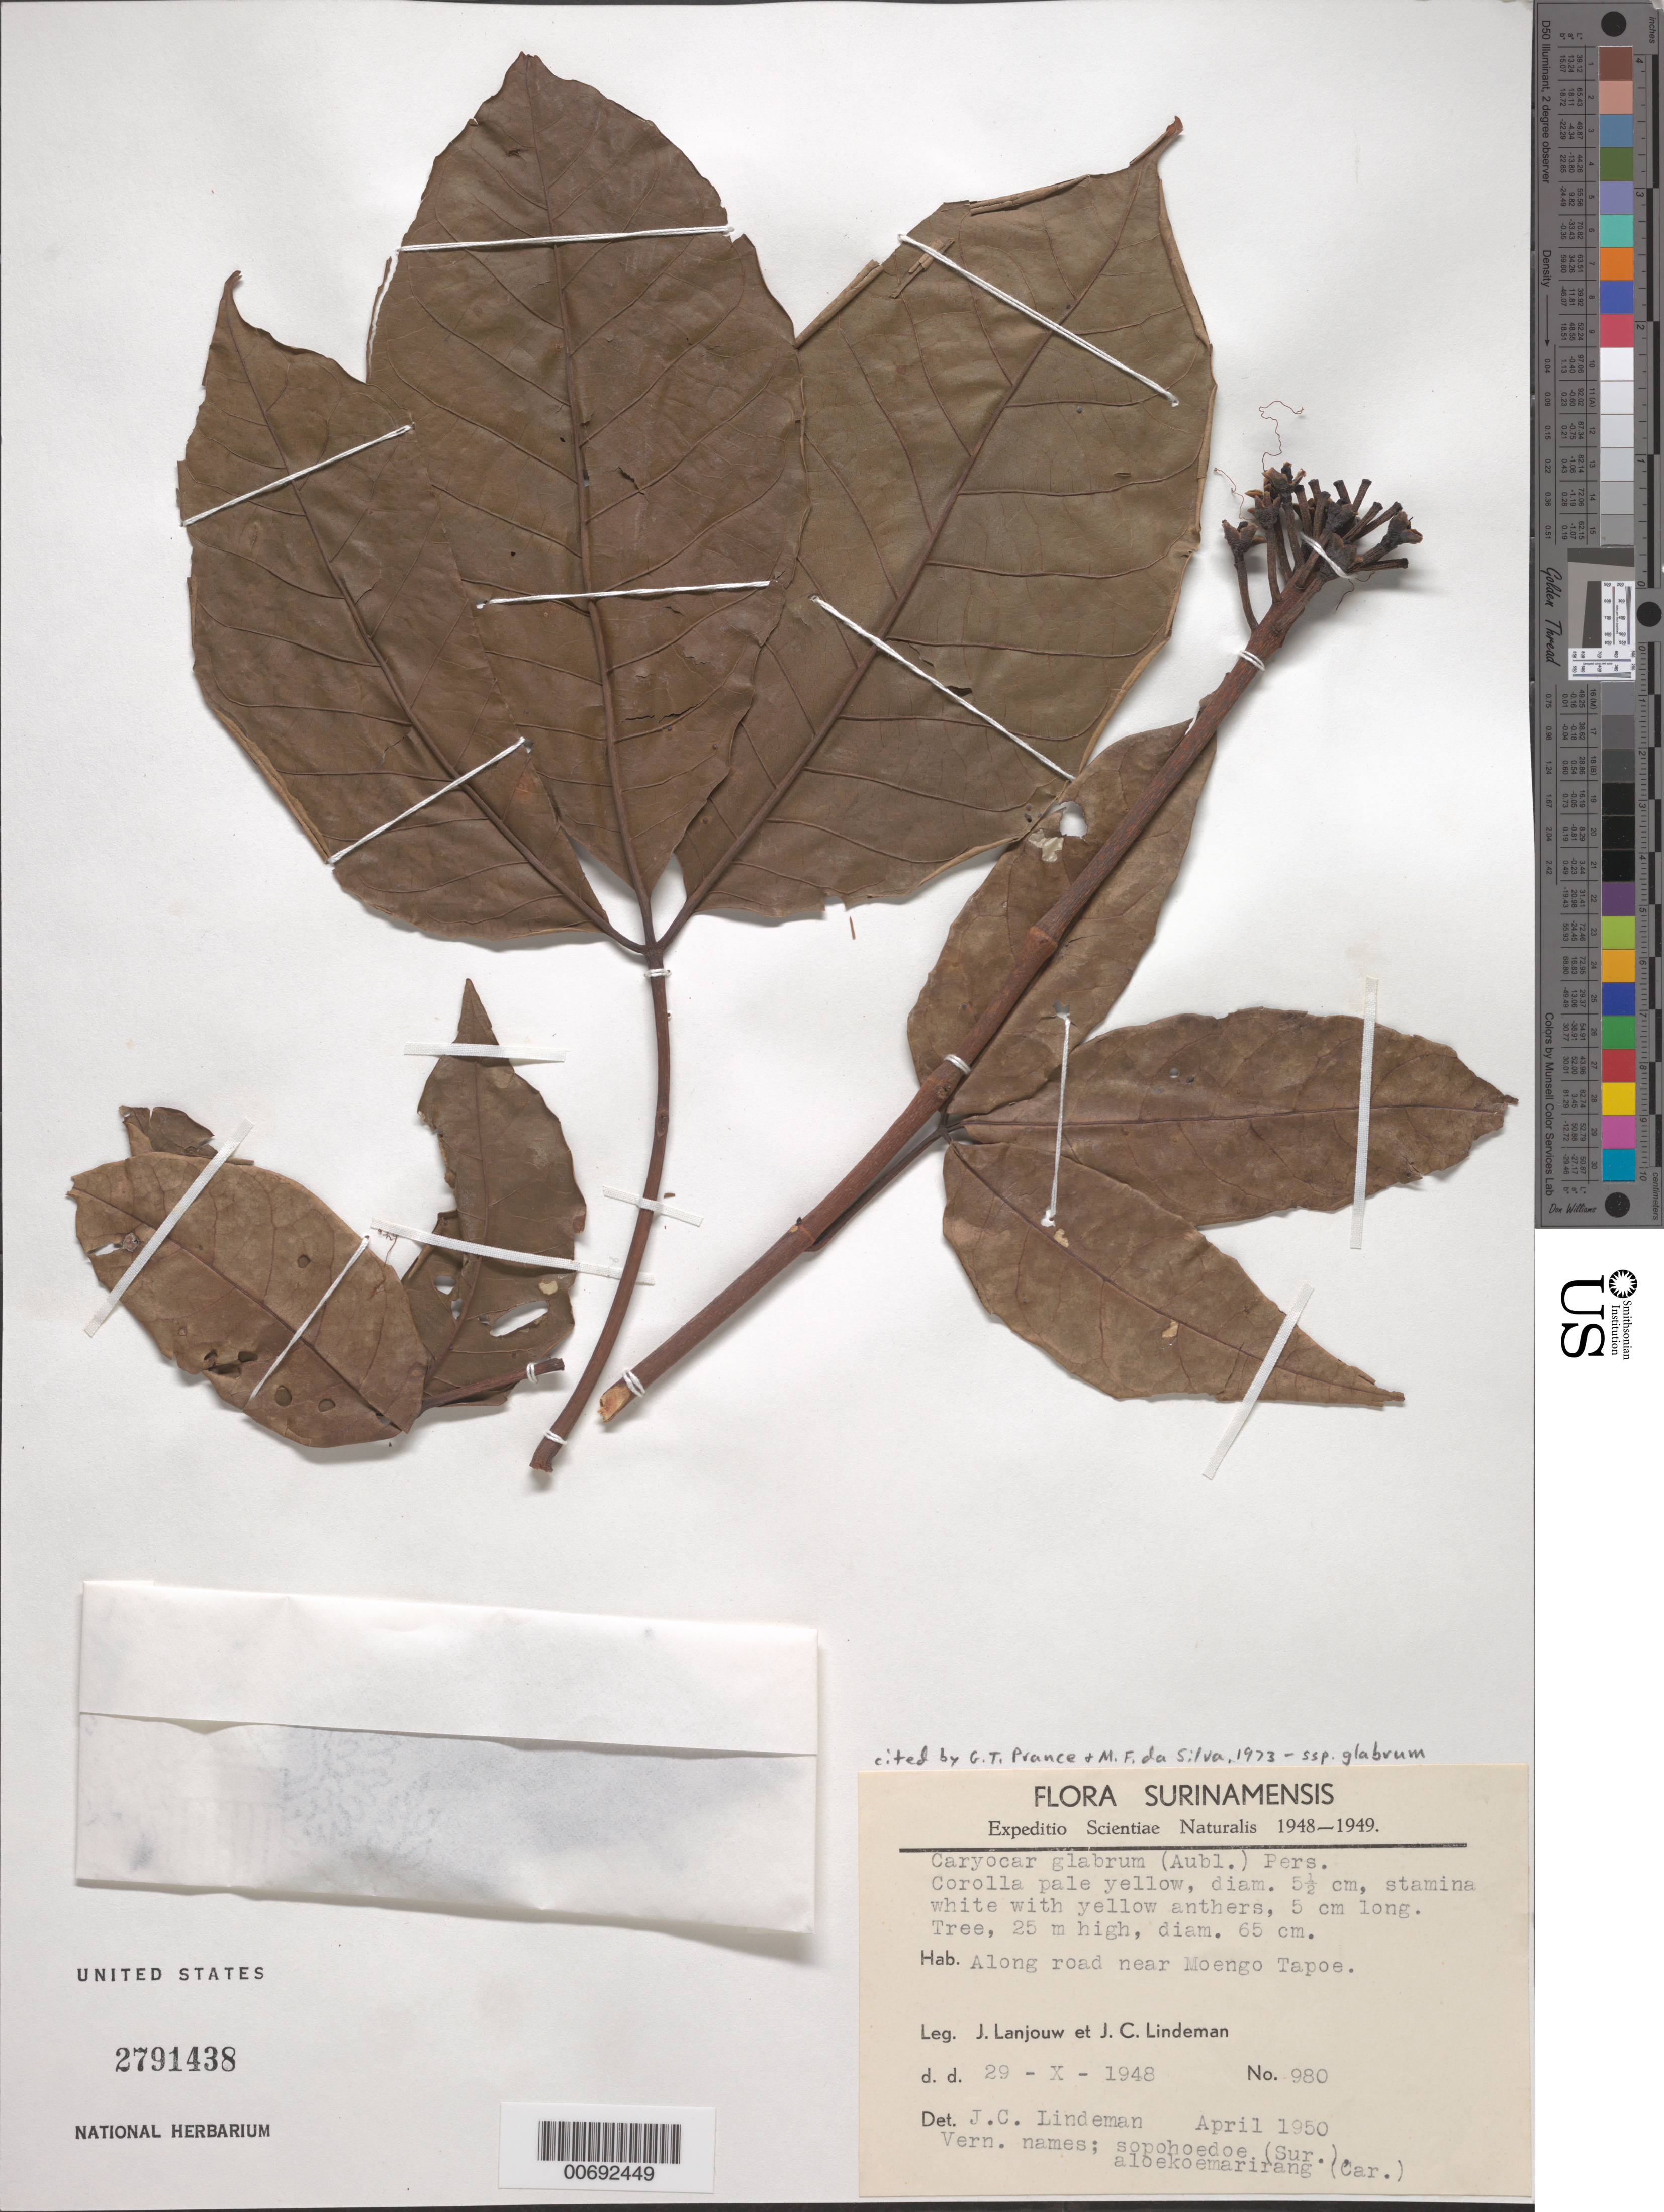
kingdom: Plantae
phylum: Tracheophyta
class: Magnoliopsida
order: Malpighiales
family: Caryocaraceae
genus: Caryocar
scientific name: Caryocar glabrum subsp. glabrum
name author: (Aubl.) Pers.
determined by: Prance, G. T.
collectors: J. Lanjouw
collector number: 48 980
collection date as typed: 29-Dec-48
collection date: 1948-12-29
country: Suriname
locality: Moengo Tapoe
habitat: Along road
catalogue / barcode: US 2791438